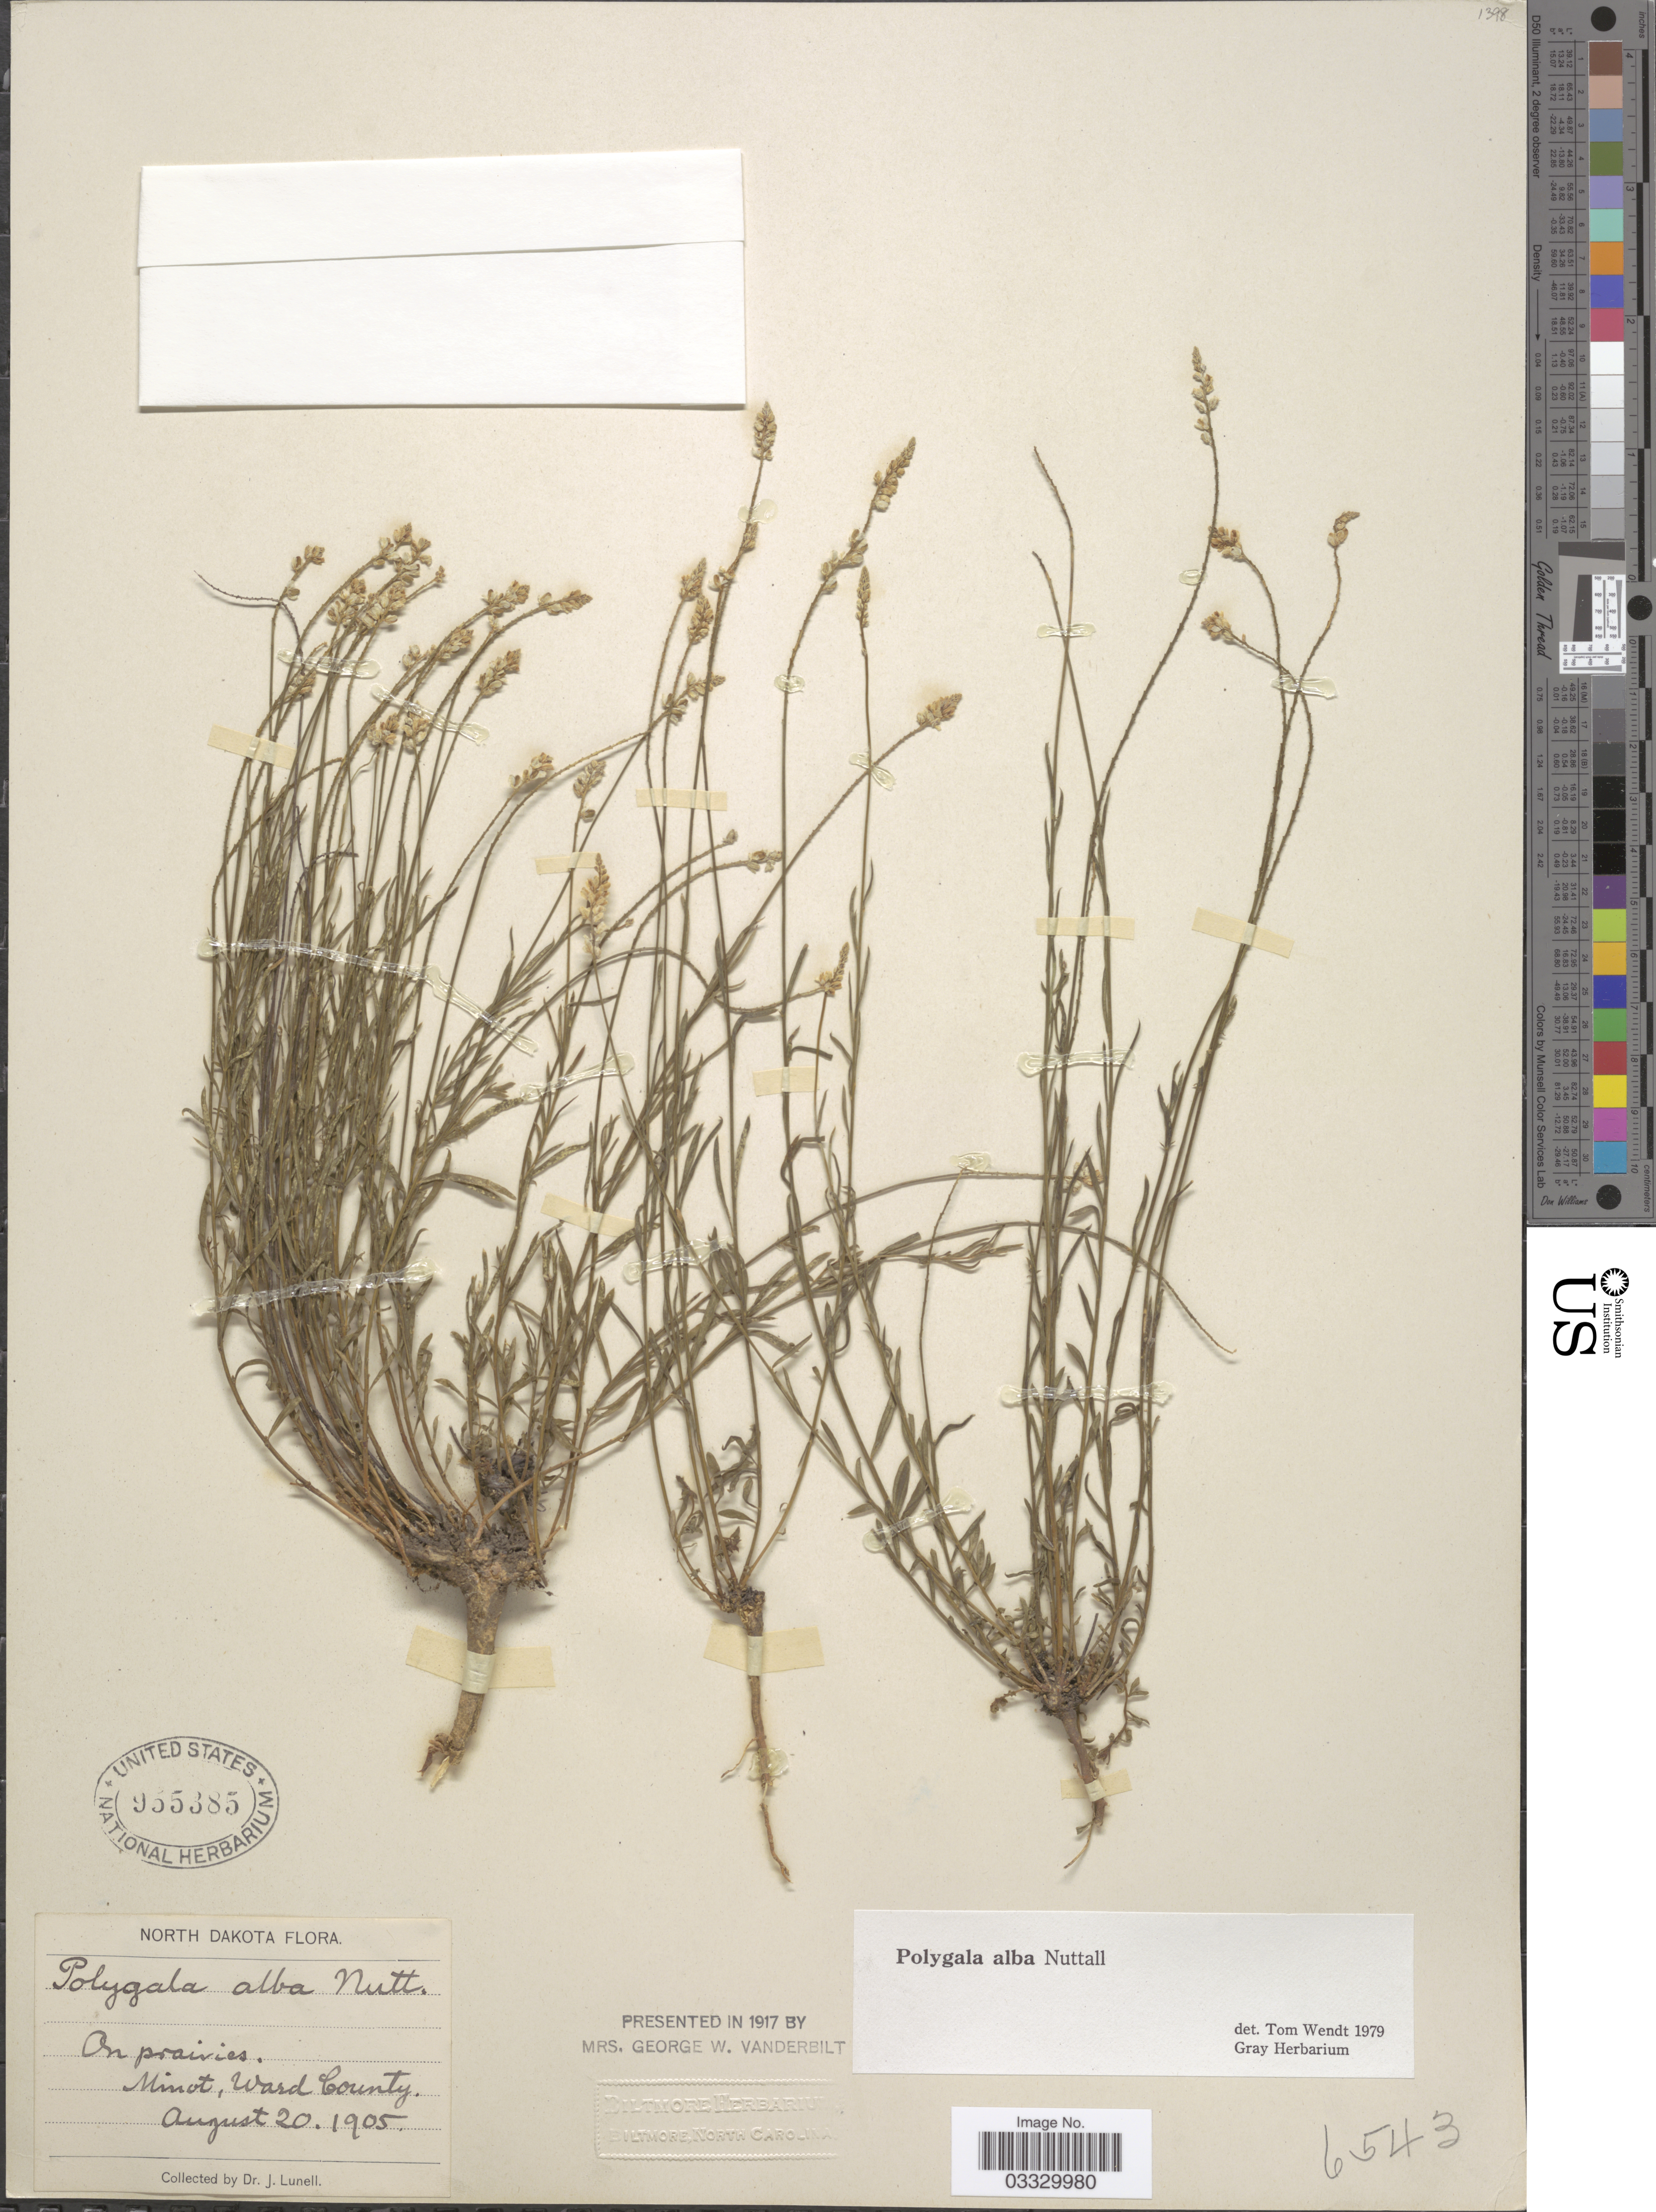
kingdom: Plantae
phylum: Tracheophyta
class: Magnoliopsida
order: Fabales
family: Polygalaceae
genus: Polygala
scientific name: Polygala alba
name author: Nutt.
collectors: J. Lunell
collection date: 1905-08-20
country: United States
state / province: North Dakota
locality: Minot, Ward County.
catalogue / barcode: US 955385